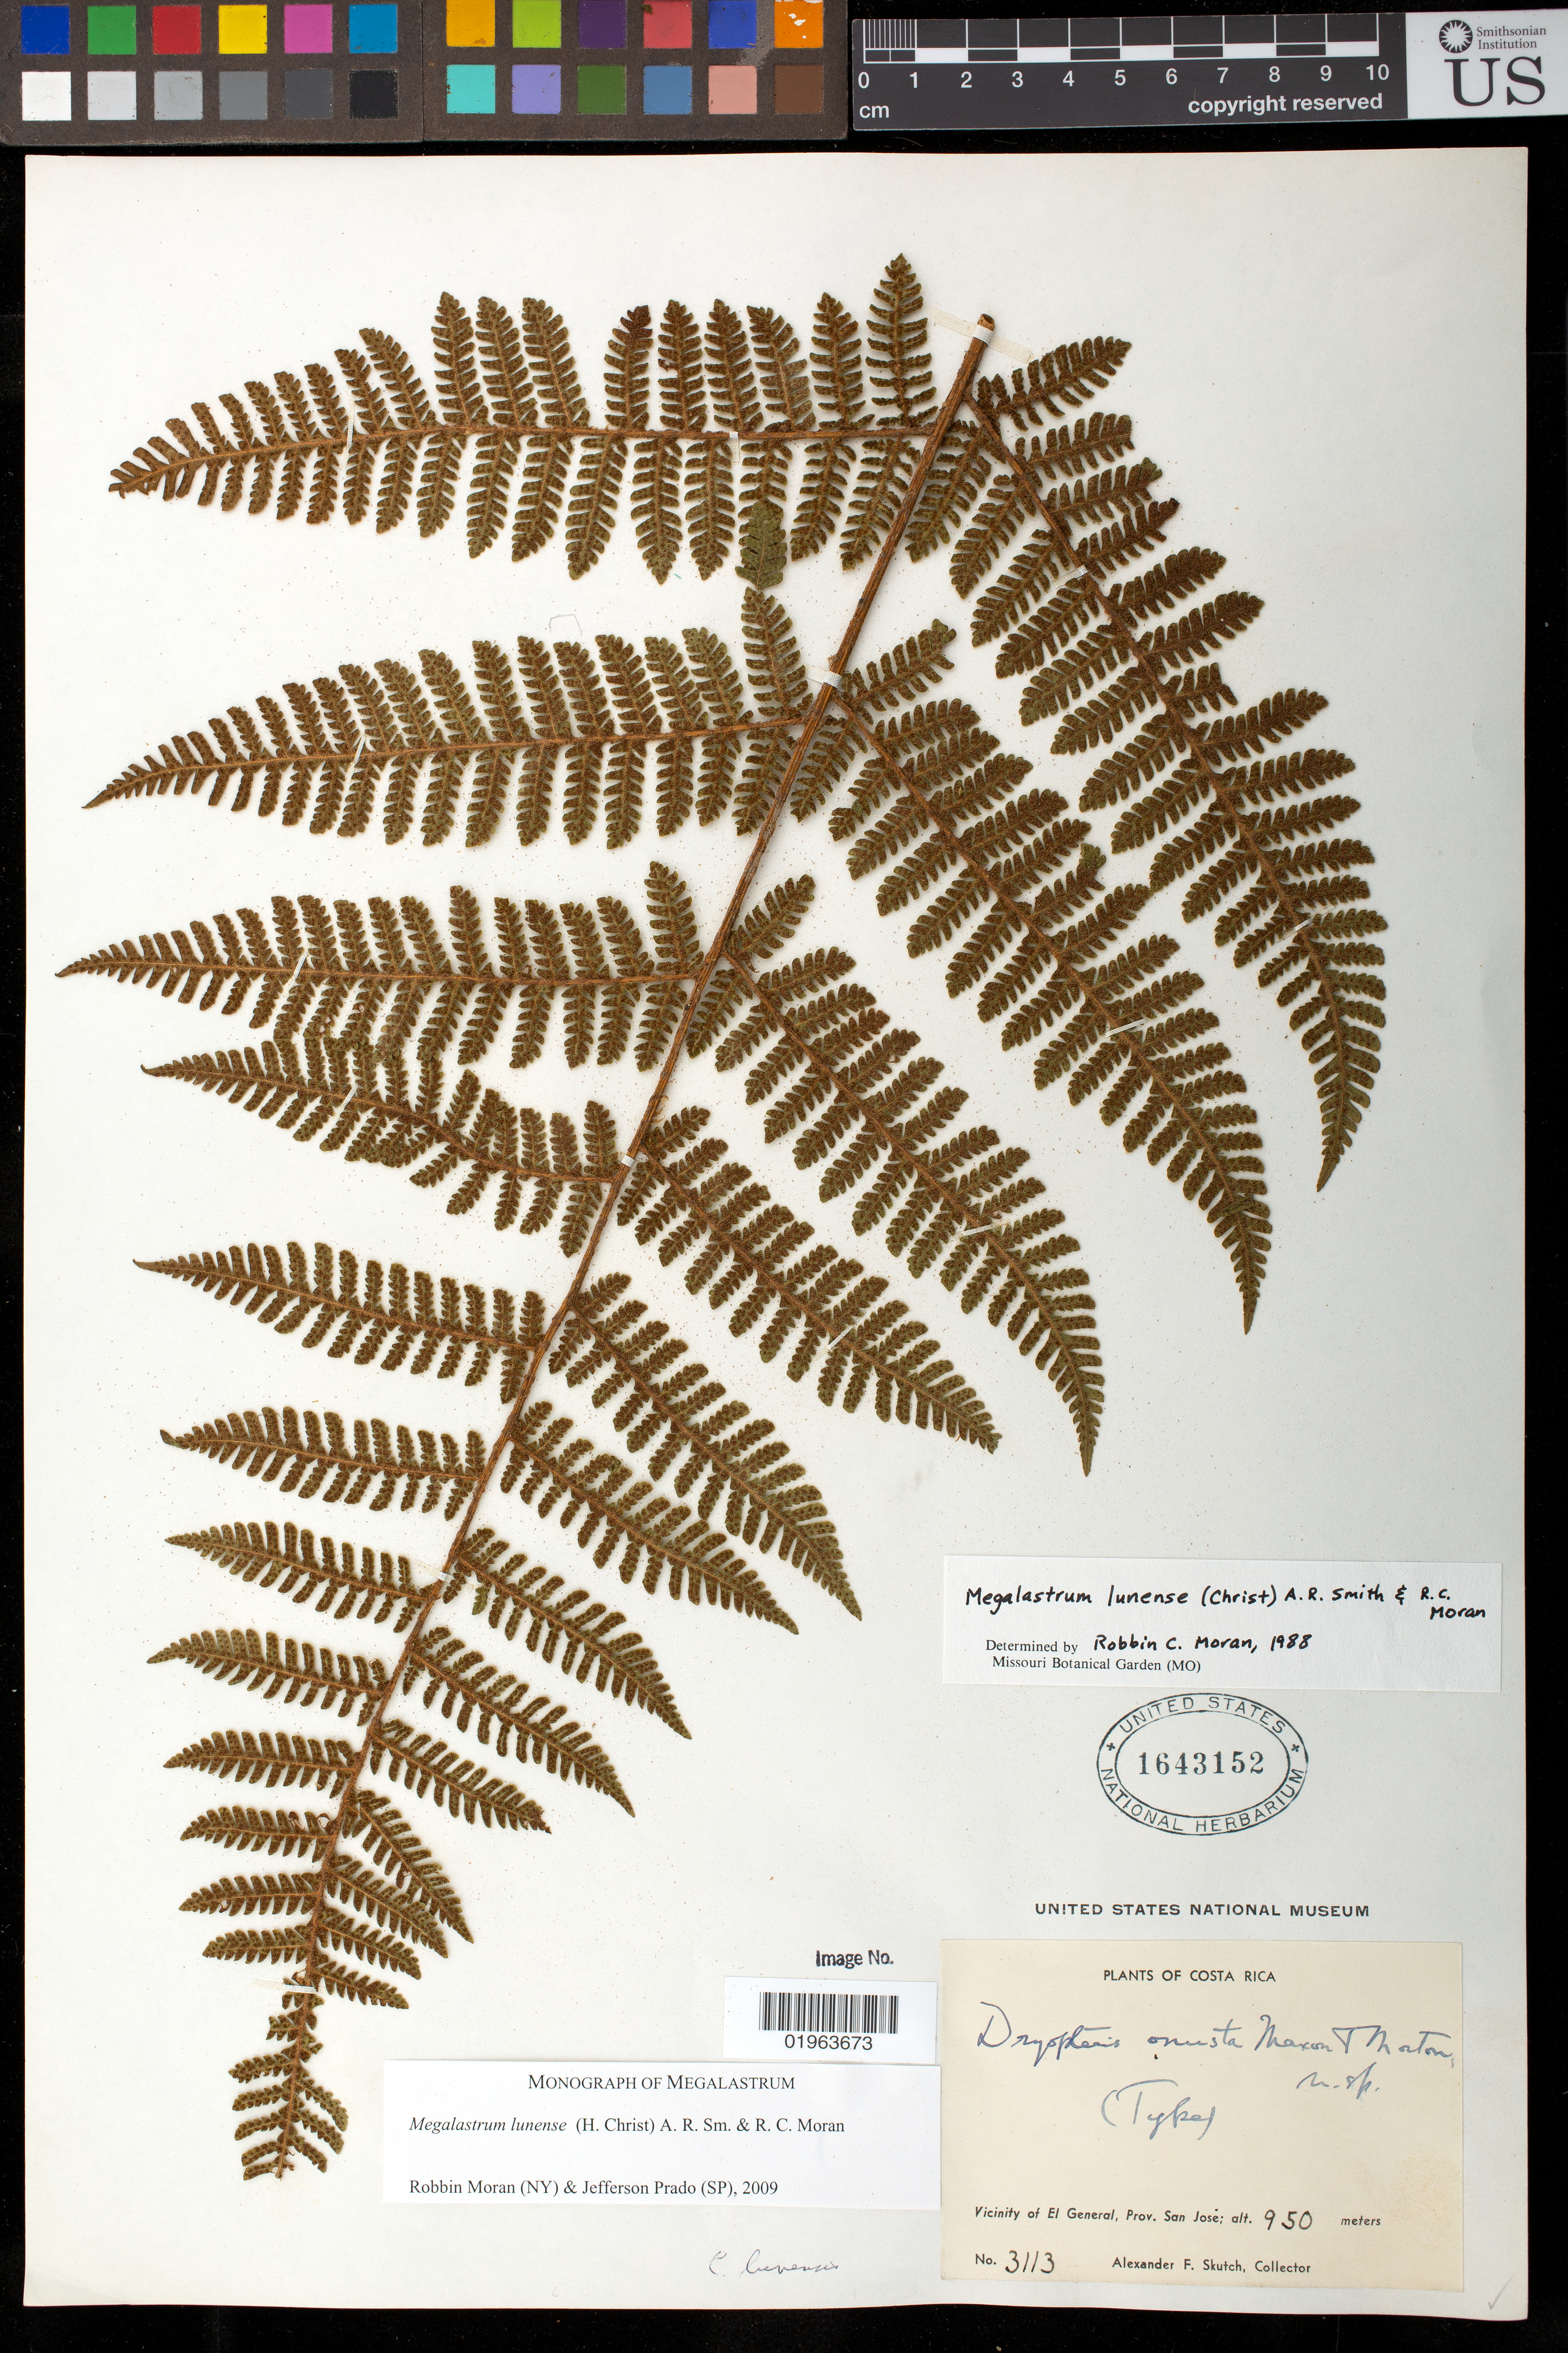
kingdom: Plantae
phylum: Tracheophyta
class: Polypodiopsida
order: Polypodiales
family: Dryopteridaceae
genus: Megalastrum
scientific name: Megalastrum lunense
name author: (Christ) A.R. Sm. & R.C. Moran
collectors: A. F. Skutch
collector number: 3113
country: Costa Rica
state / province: San José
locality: Vicinity of El General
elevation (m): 950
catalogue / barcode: US 1643152